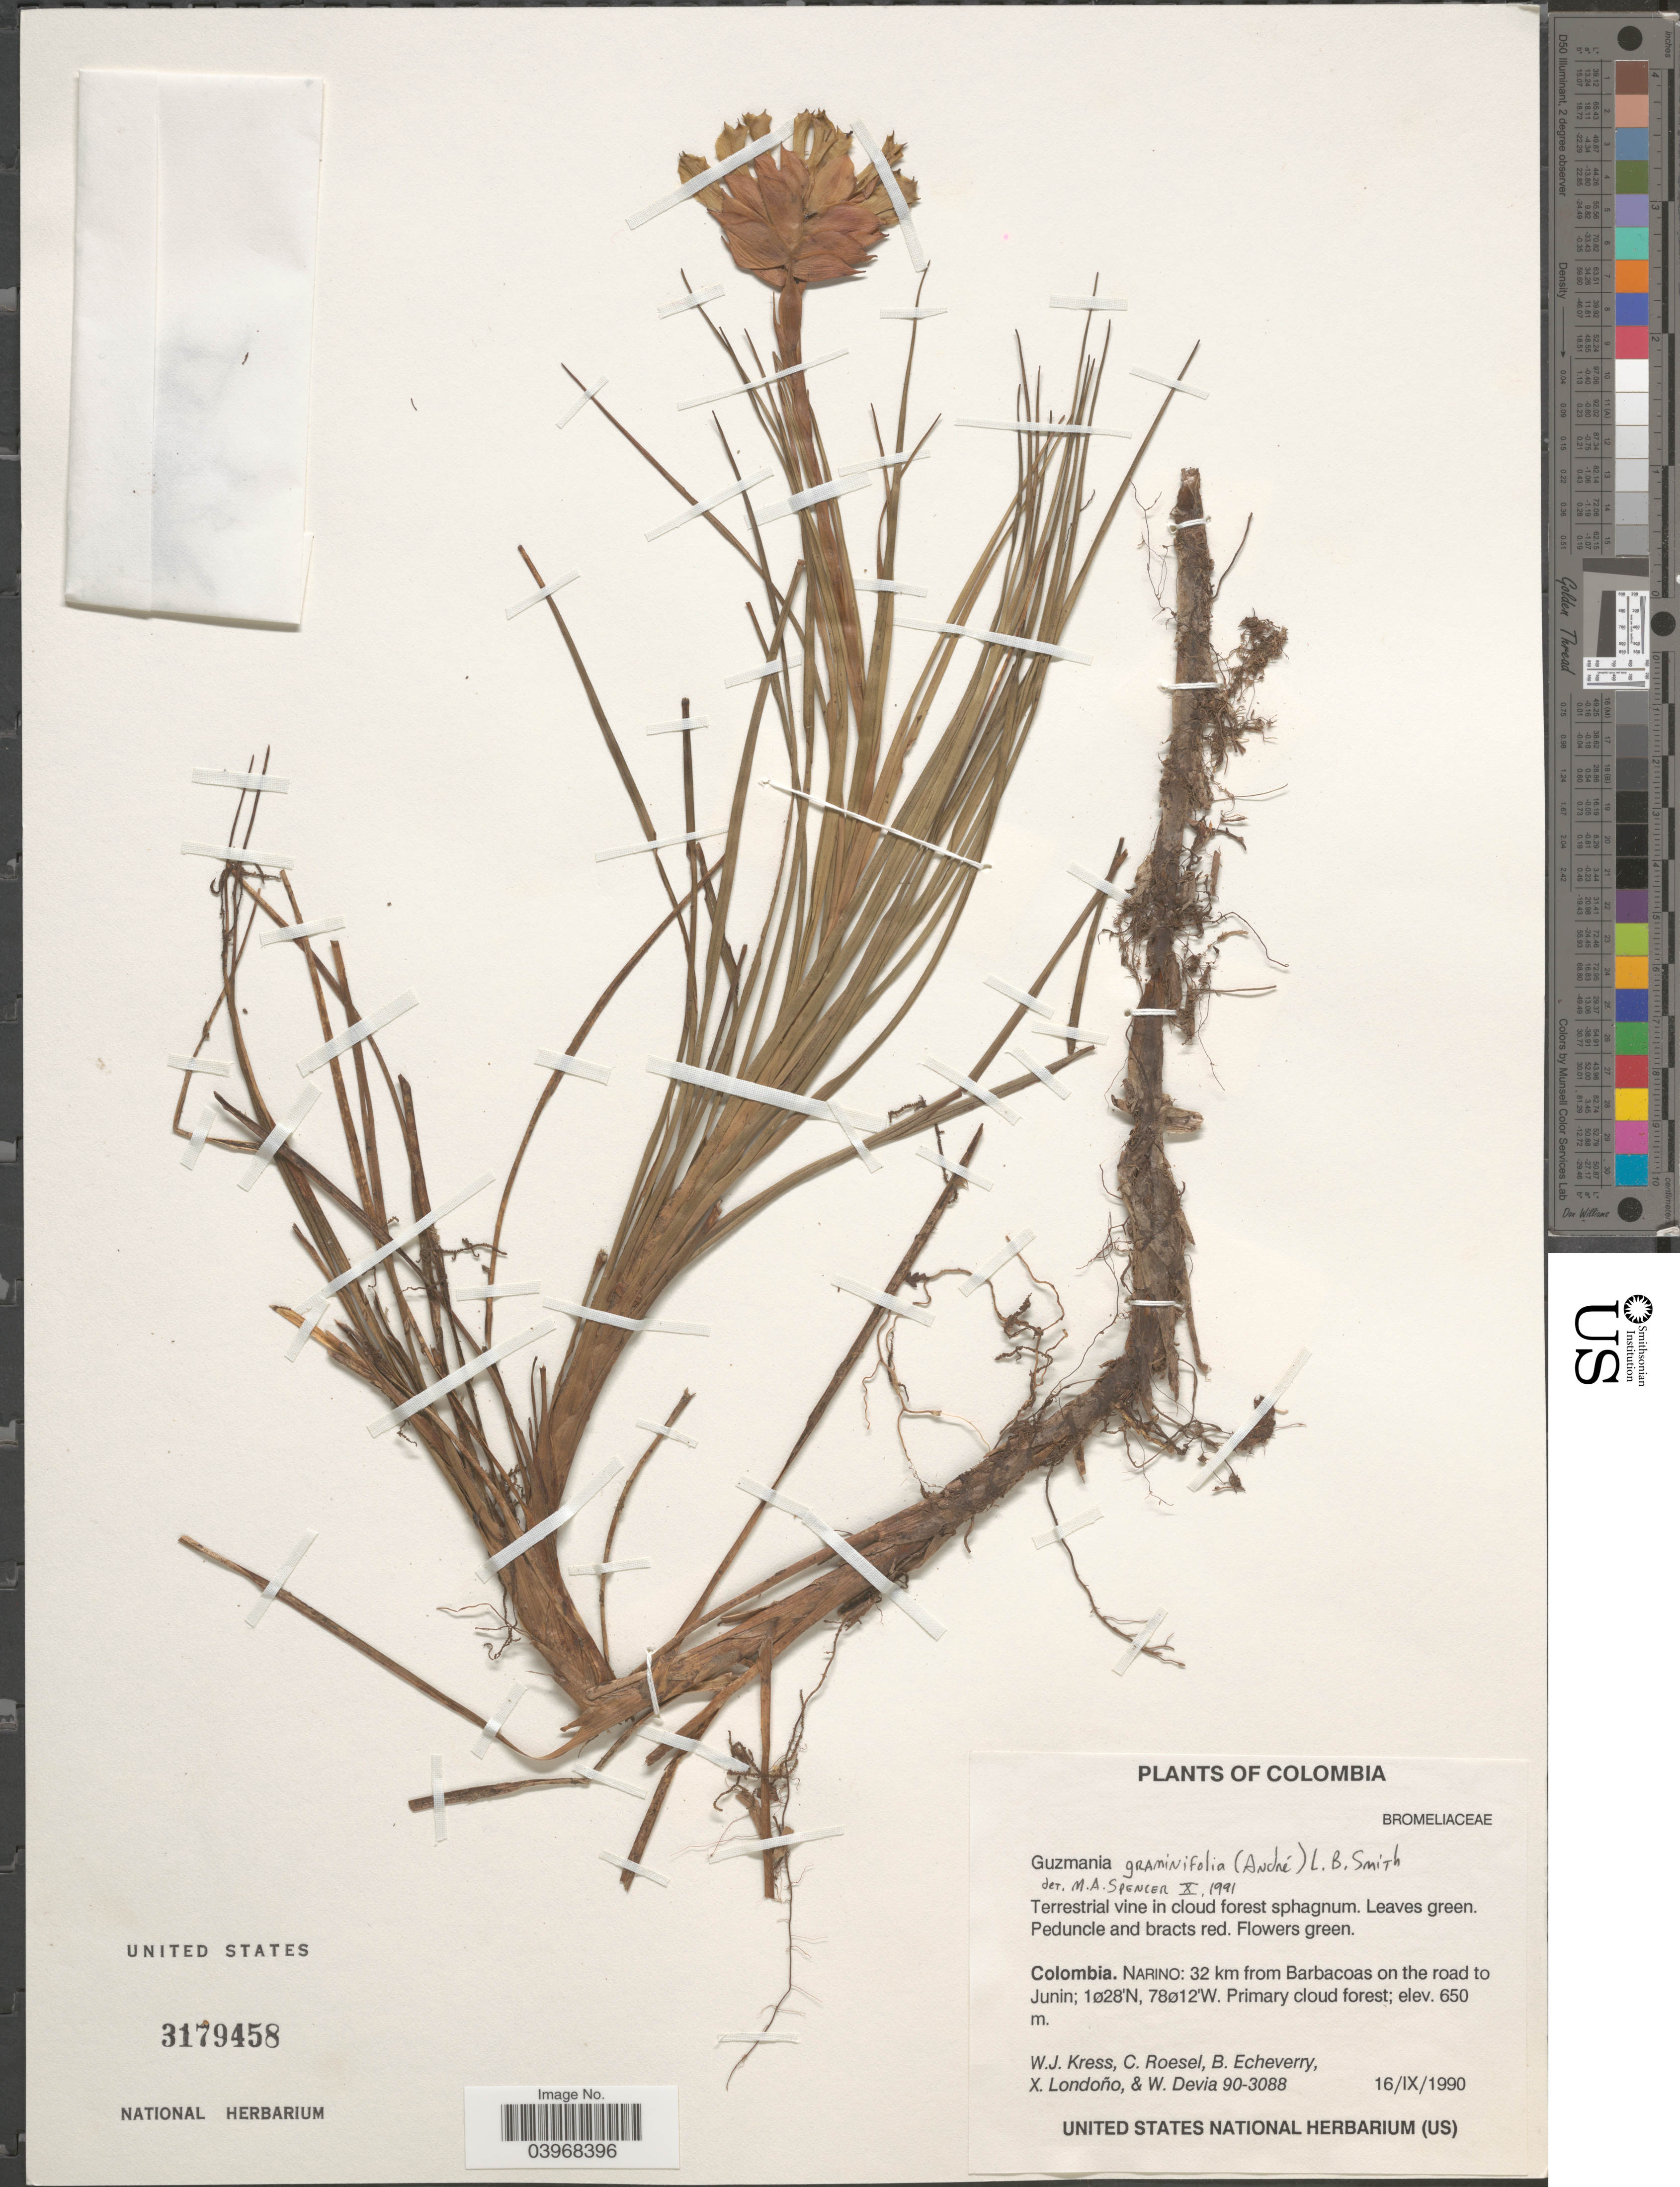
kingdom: Plantae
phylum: Tracheophyta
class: Liliopsida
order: Poales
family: Bromeliaceae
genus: Guzmania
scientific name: Guzmania graminifolia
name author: (André ex Baker) L.B. Sm.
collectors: W. J. Kress, C. S. Roesel, B. Echeverry, X. Londoño & W. Devia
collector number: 90-3088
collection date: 1990-09-16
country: Colombia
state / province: Nariño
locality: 32 km from Barbacoas on the road to Junin.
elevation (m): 650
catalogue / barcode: US 3179458